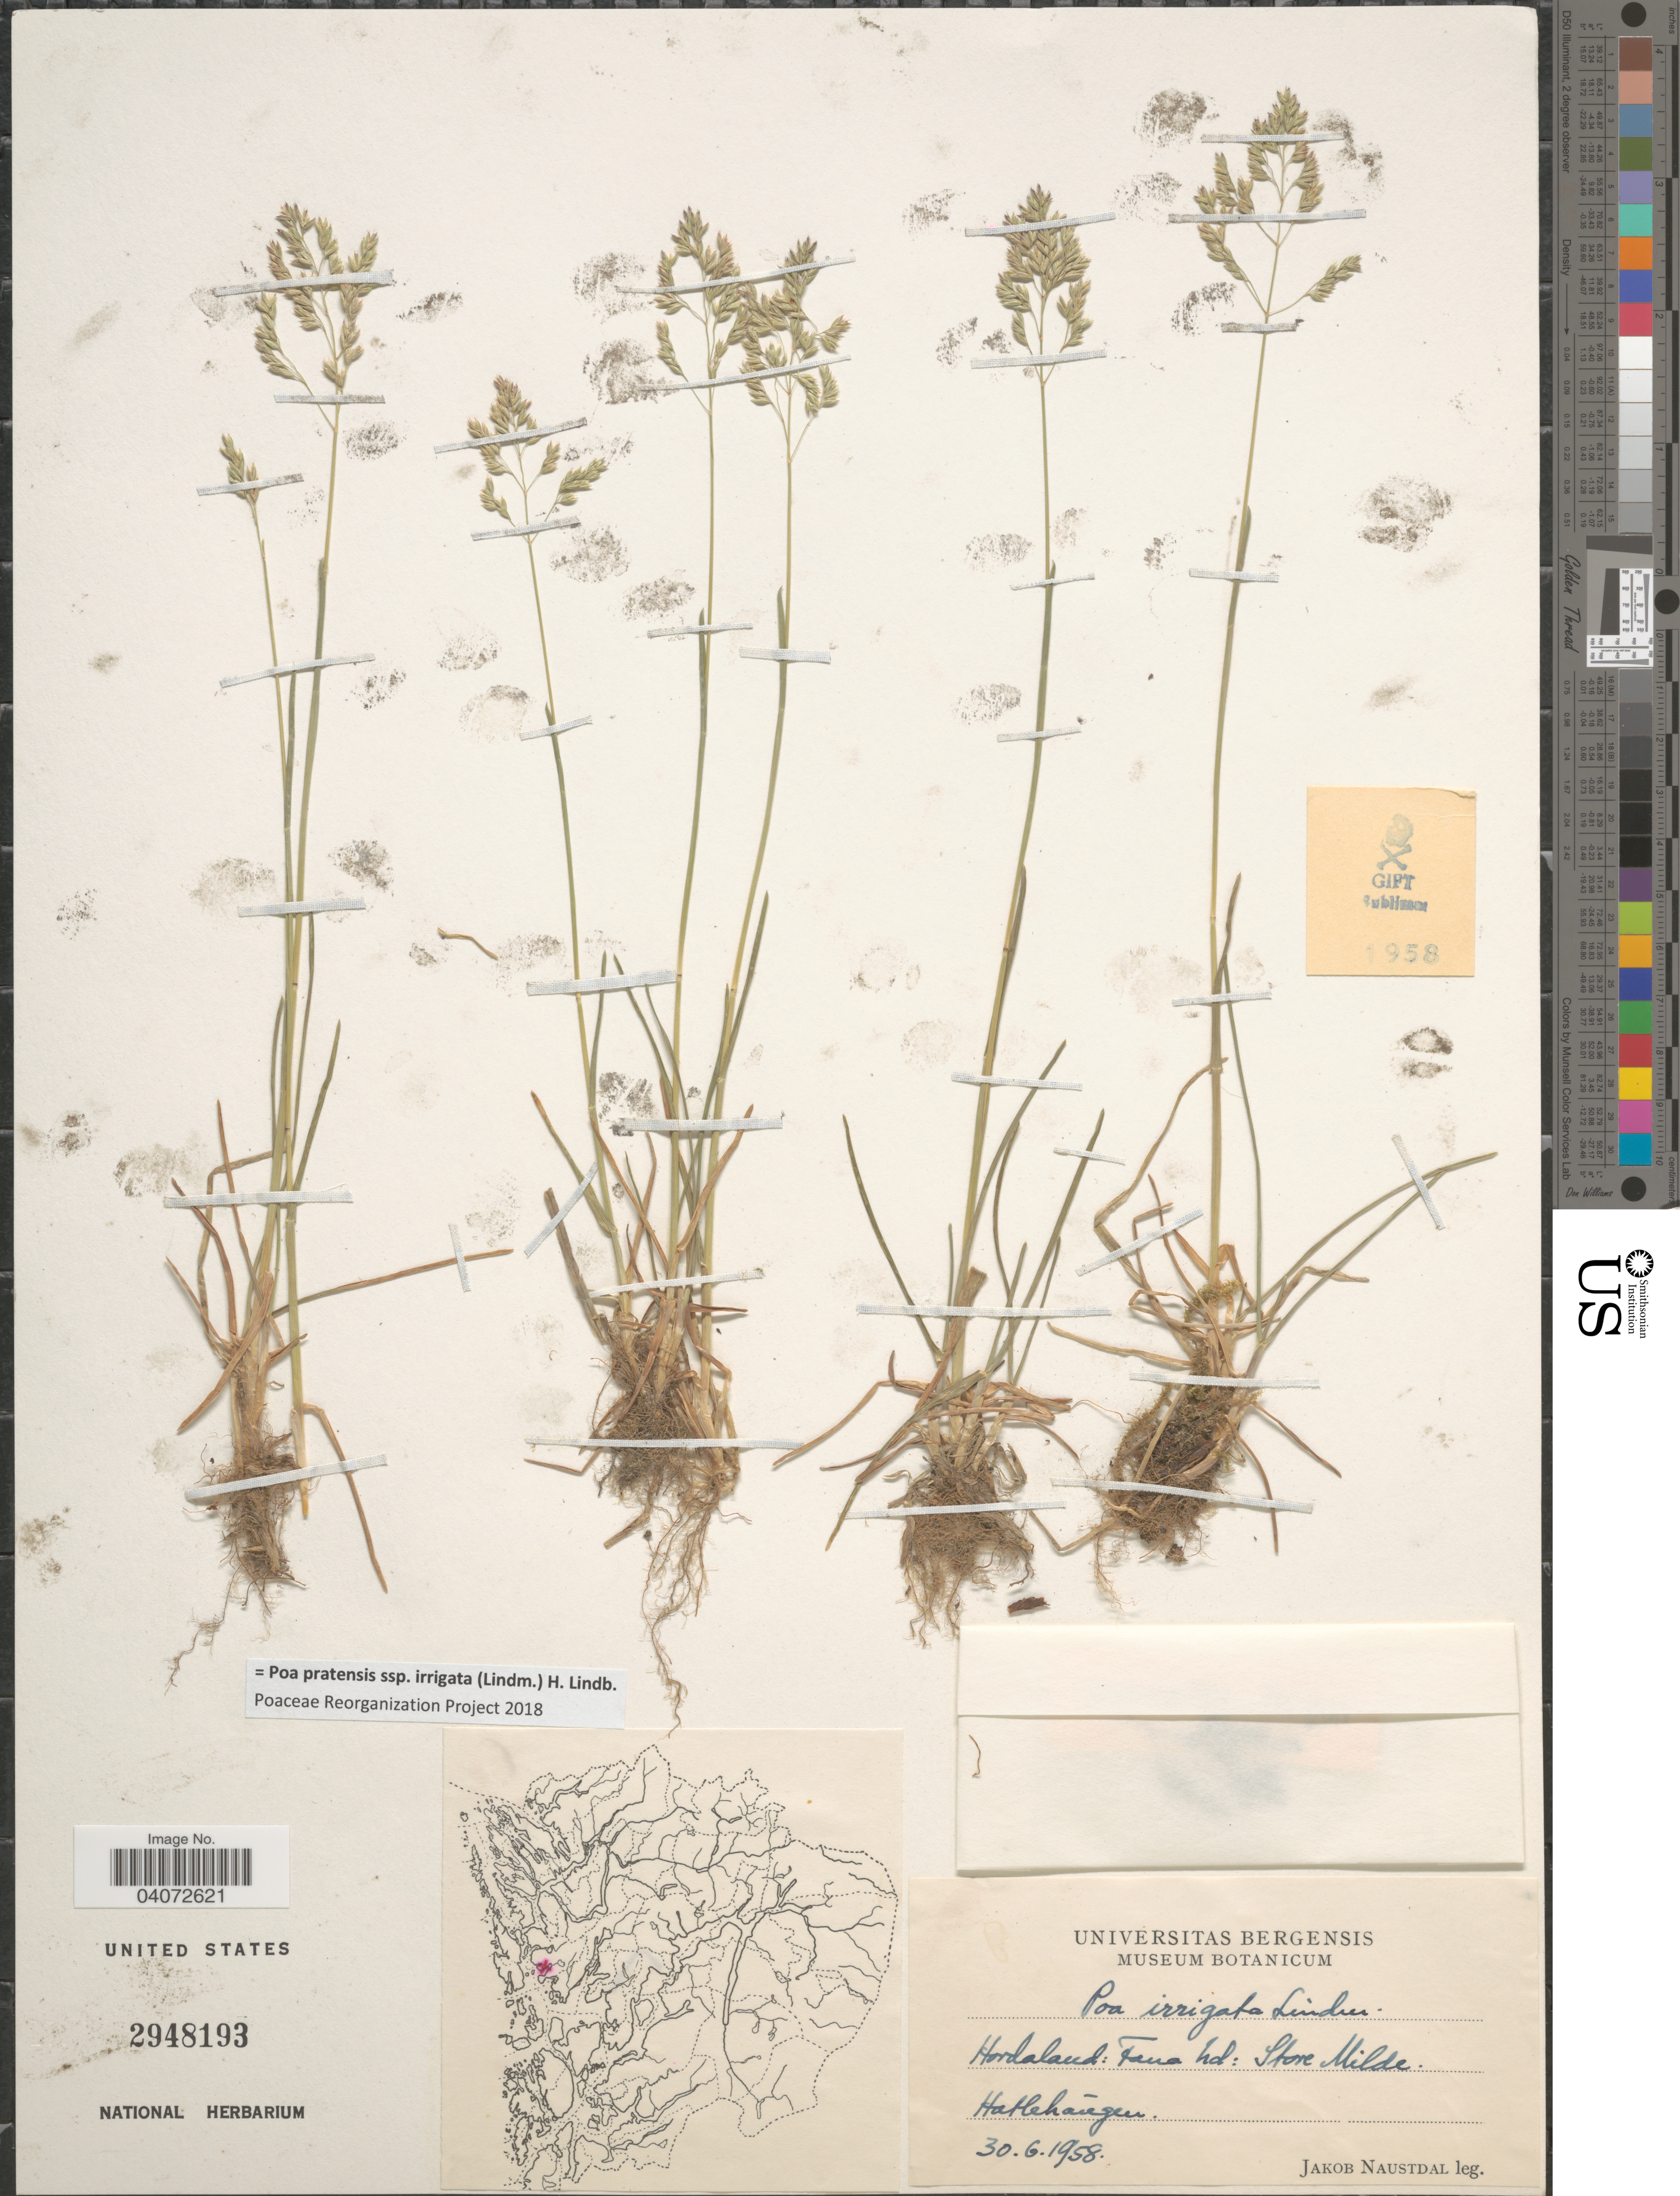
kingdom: Plantae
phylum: Tracheophyta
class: Liliopsida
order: Poales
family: Poaceae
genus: Poa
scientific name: Poa pratensis subsp. irrigata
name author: (Lindm.) H. Lindb.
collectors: J. Naustdal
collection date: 1958-06-30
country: Norway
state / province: Hordaland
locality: Fana hd: Store Milde. Hatlehaugen.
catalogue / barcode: US 2948193